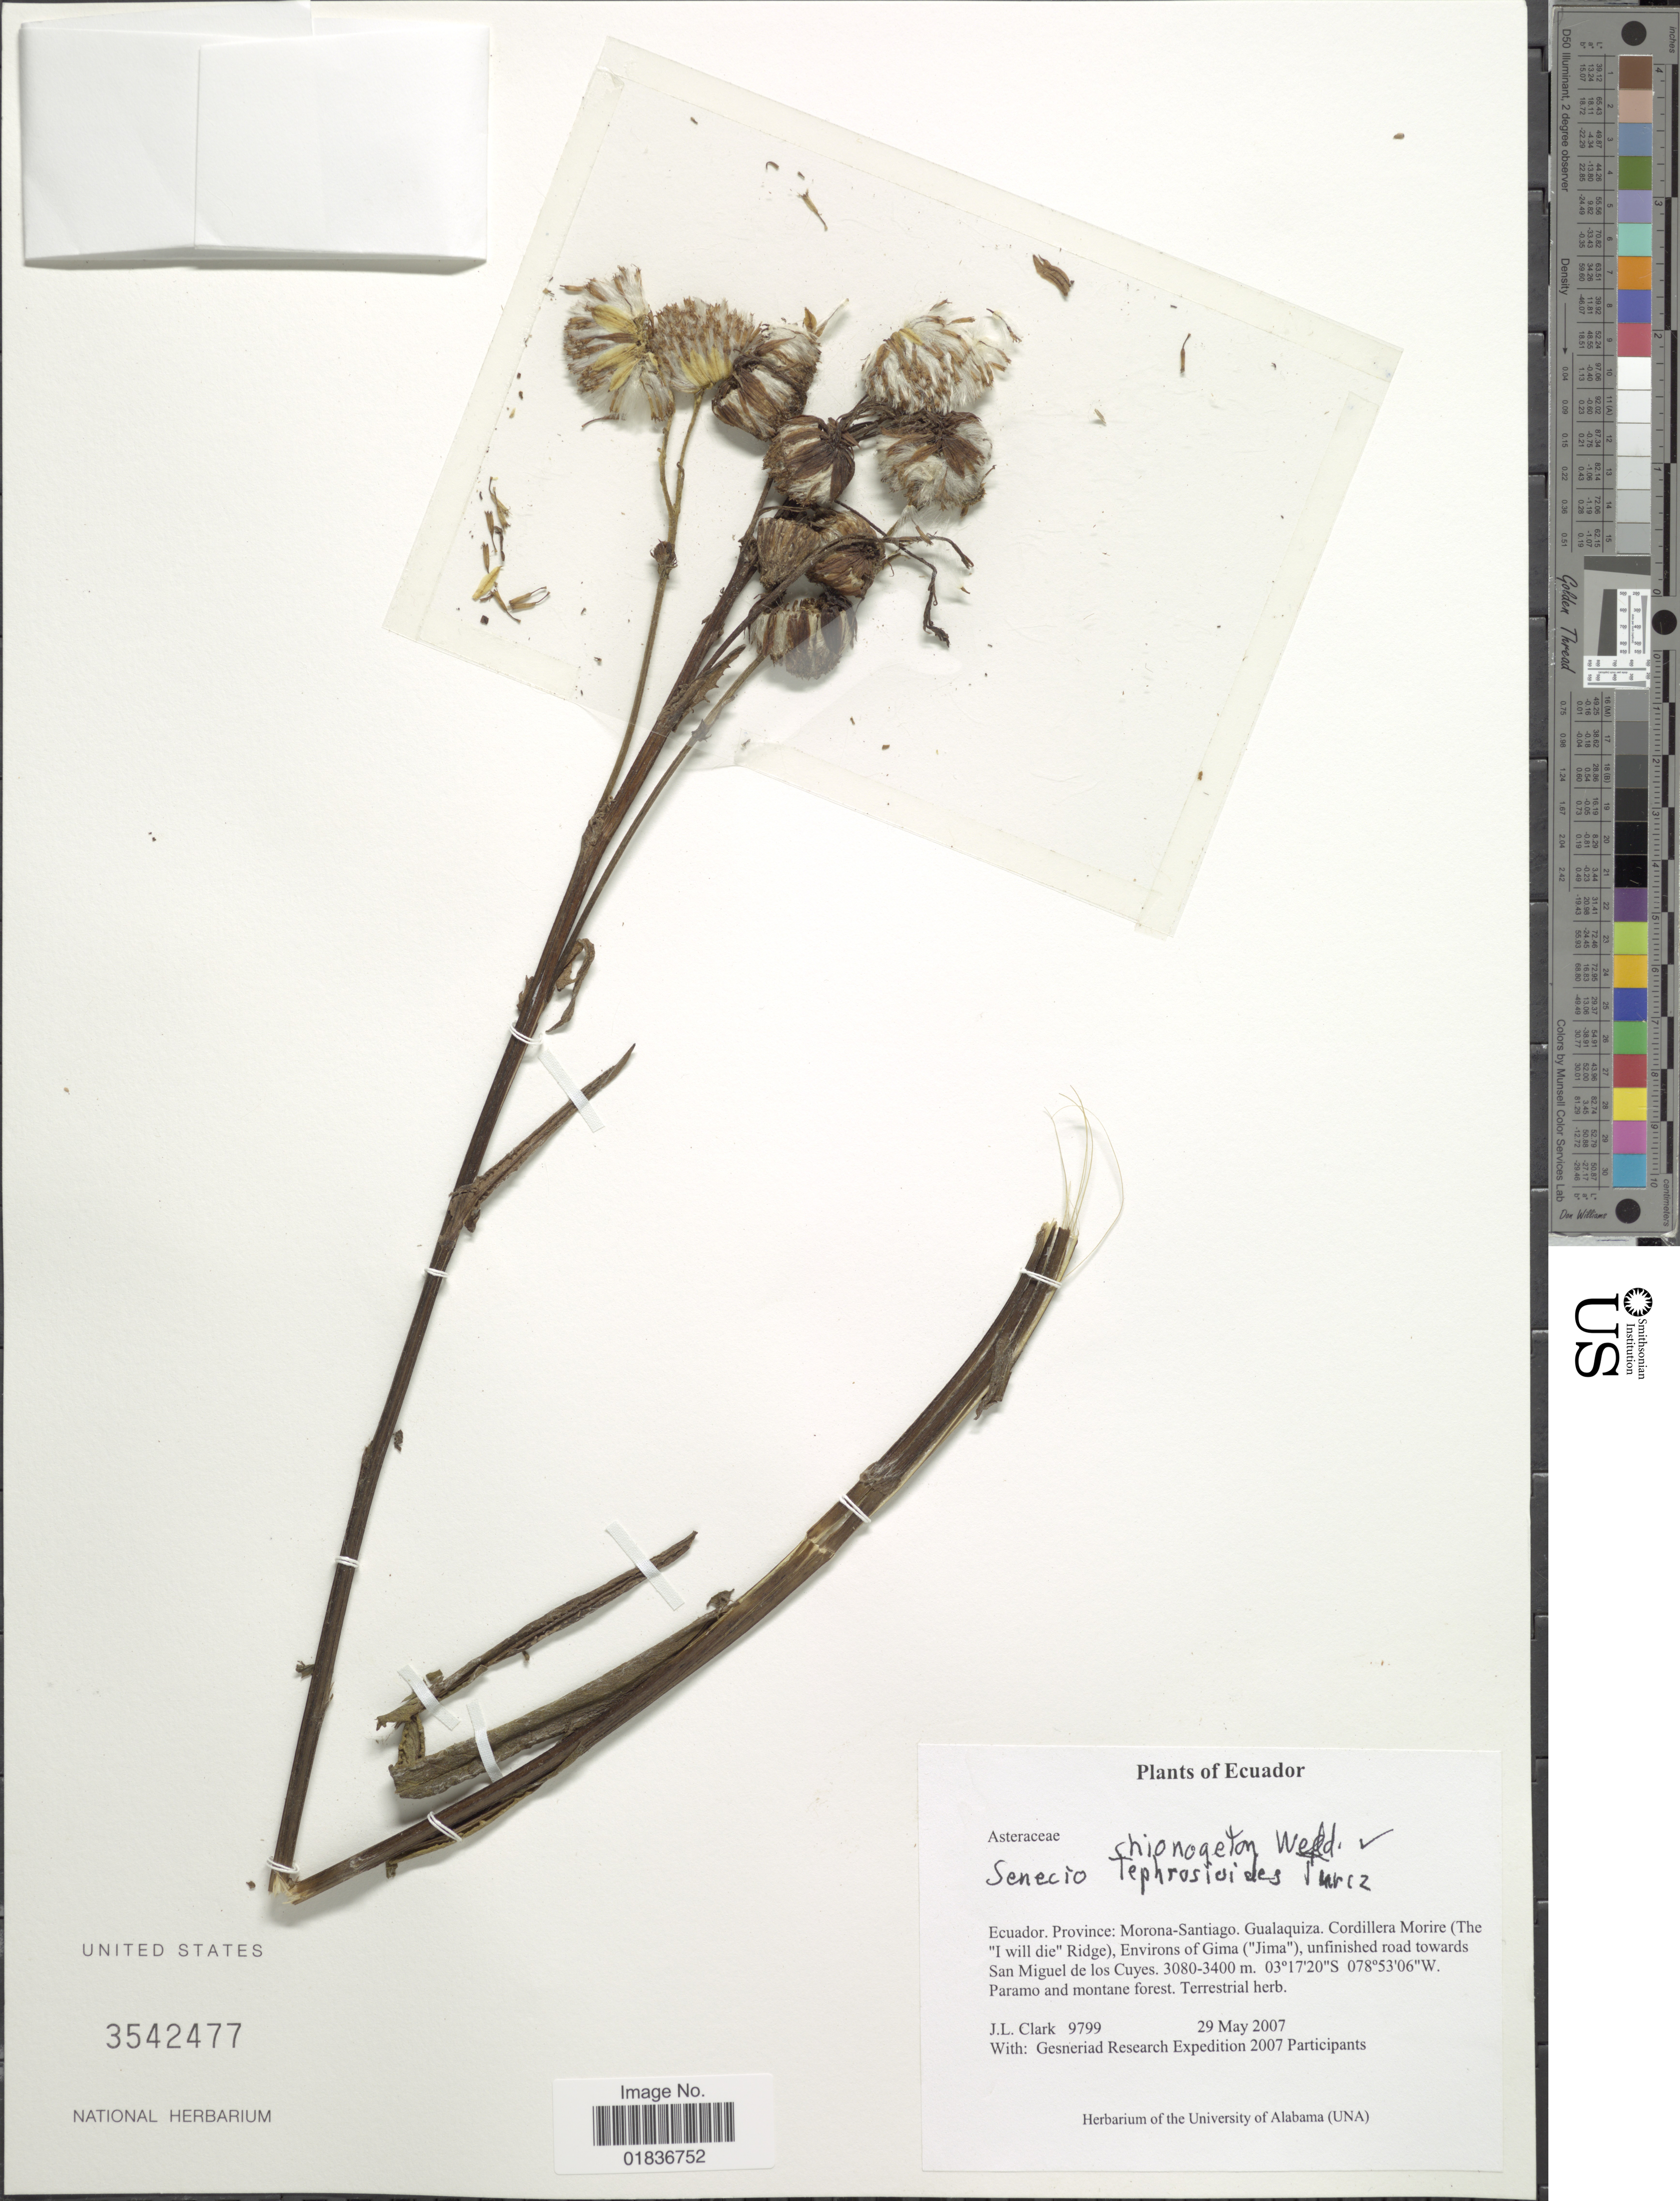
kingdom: Plantae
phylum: Tracheophyta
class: Magnoliopsida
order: Asterales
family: Asteraceae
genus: Senecio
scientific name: Senecio tephrosioides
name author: Turcz.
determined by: Salomon, Luciana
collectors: J. L. Clark & Gesneriad Research Expedition 2007 Participants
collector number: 9799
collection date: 2007-05-29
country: Ecuador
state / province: Morona-Santiago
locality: Province: Morona-Santiago. Gualaquiza. Cordillera Morire (The "I Will die" Ridge), Environs of Gima ("Jima"), unfinished road towards San Miguel de los Cuyes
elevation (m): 3080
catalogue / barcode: US 3542477